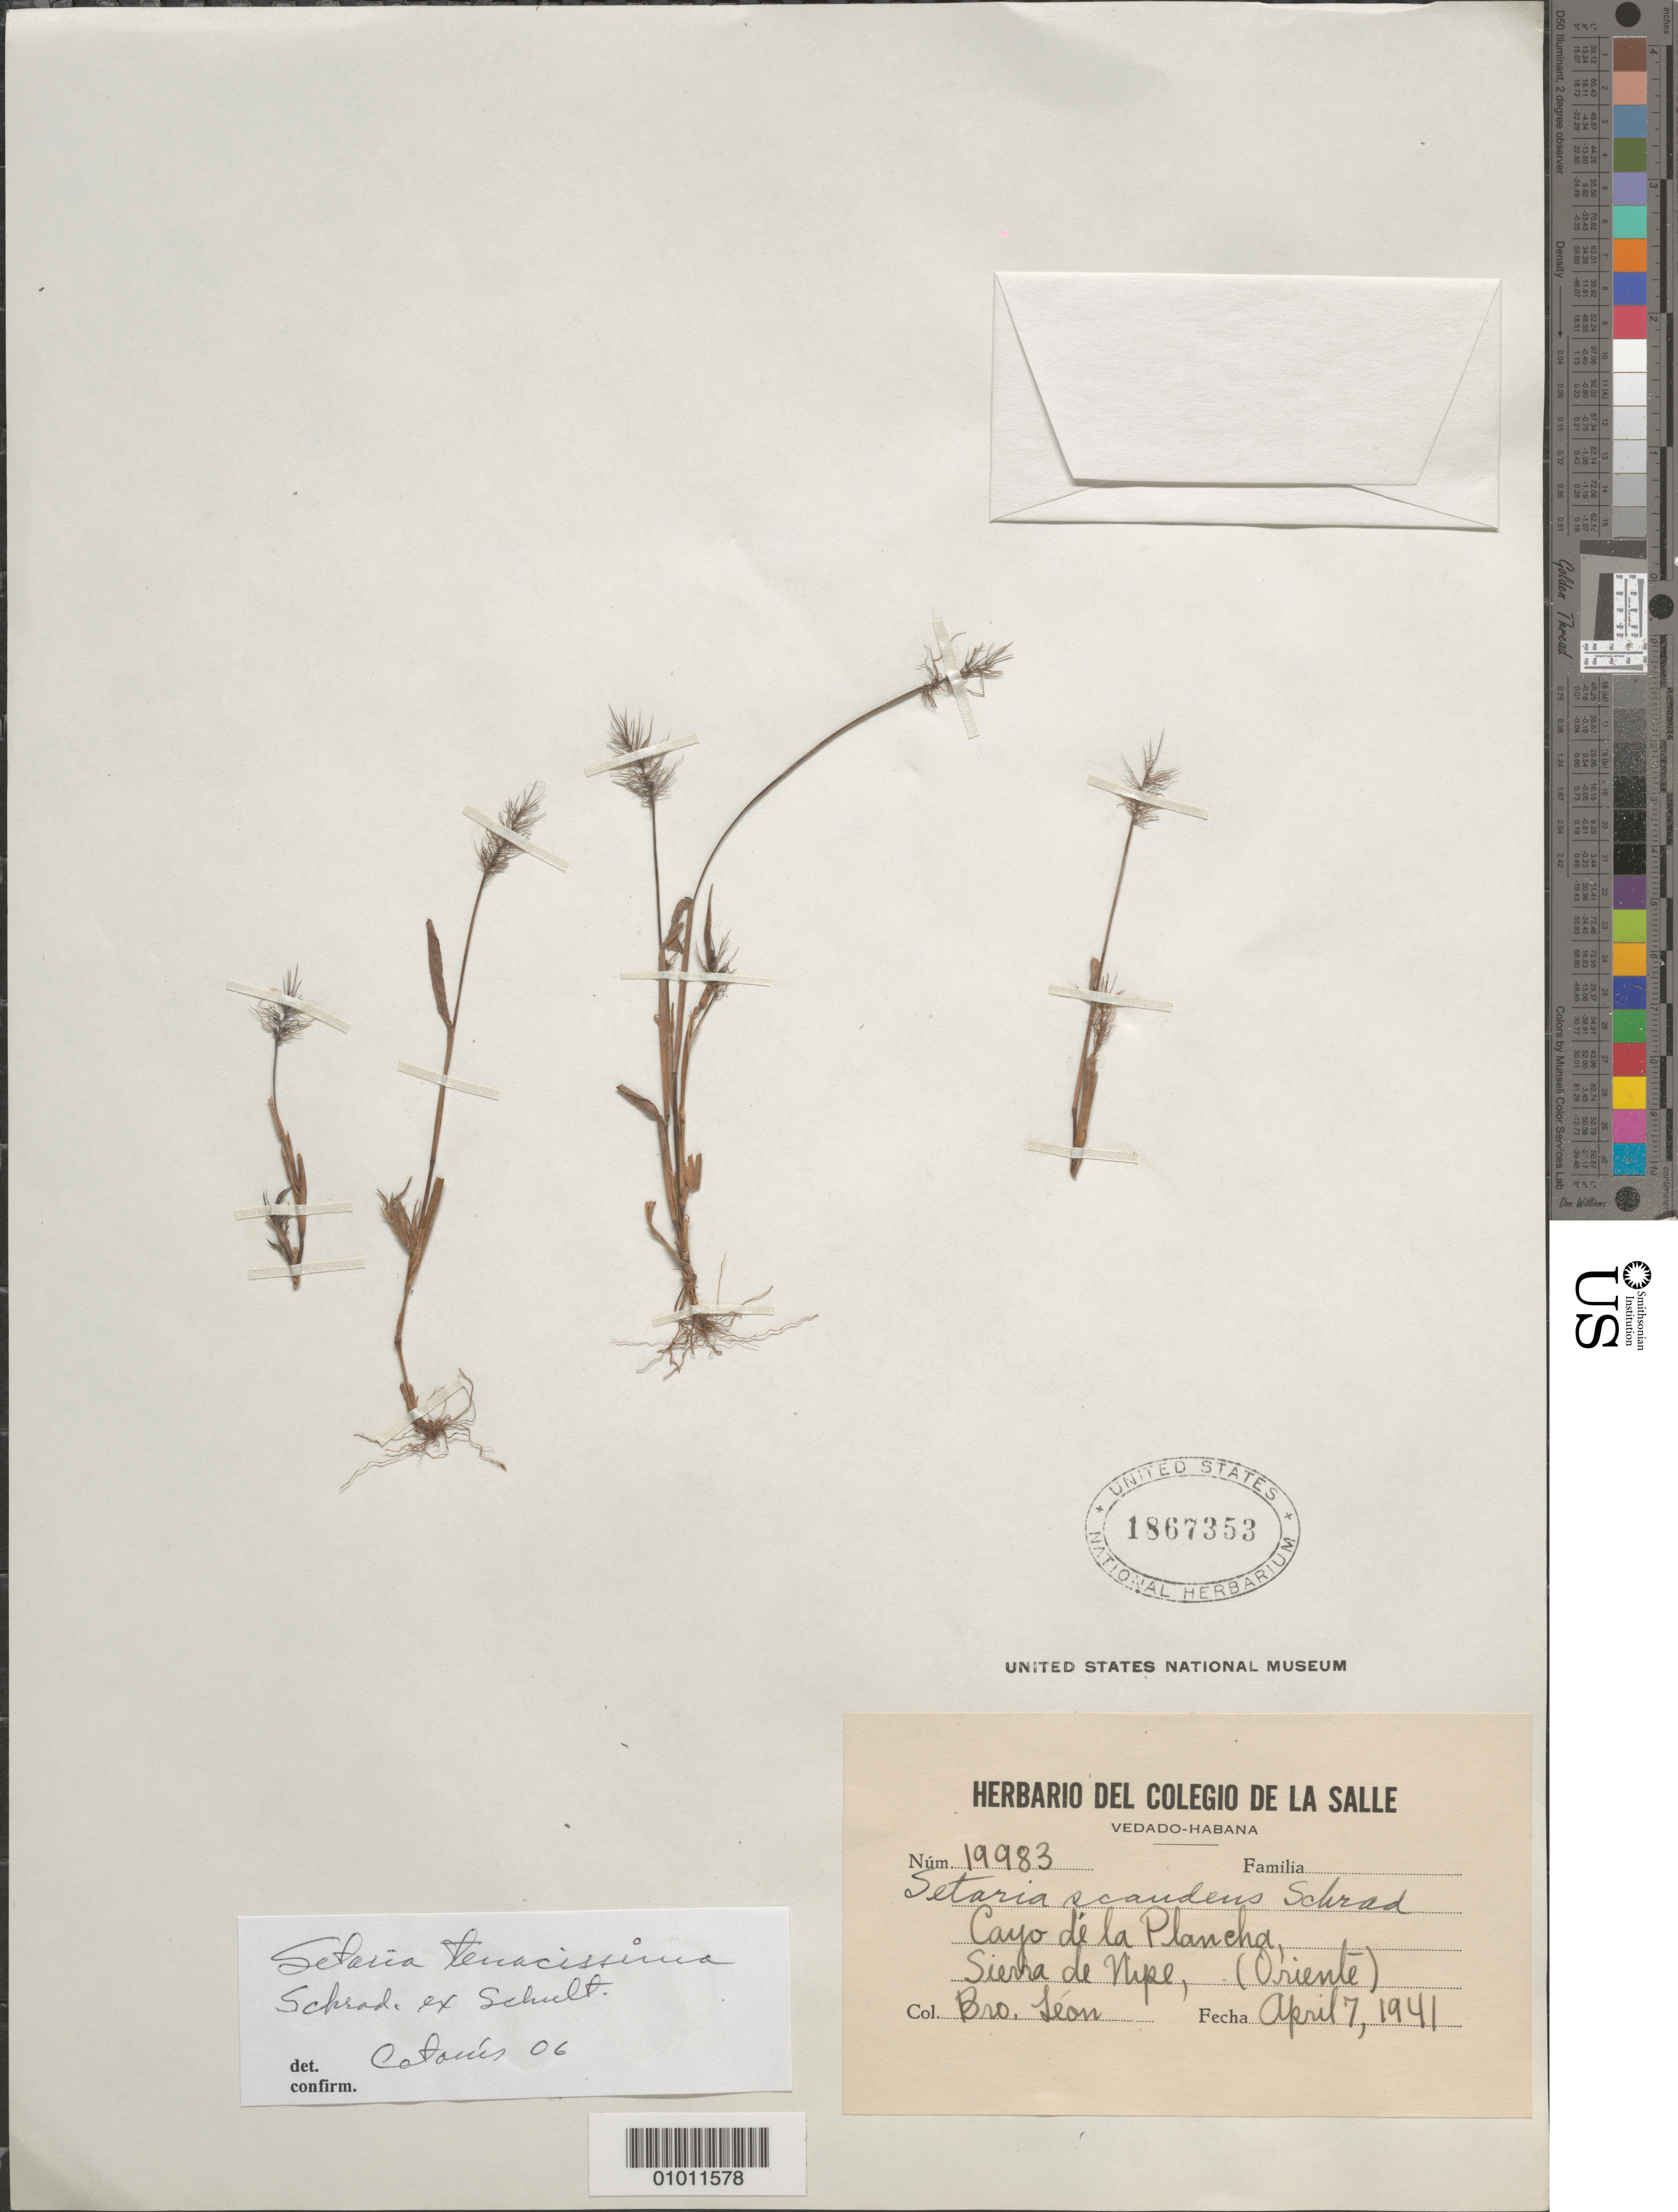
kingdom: Plantae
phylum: Tracheophyta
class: Liliopsida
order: Poales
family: Poaceae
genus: Setaria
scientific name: Setaria tenacissima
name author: Schrad. ex Schult.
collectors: Bro. León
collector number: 19983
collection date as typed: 07 Apr 1941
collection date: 1941-04-07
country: Cuba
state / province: Holguín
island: Cuba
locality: Cayo de la Plancha, Sierra de Nipe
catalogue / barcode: US 1867353